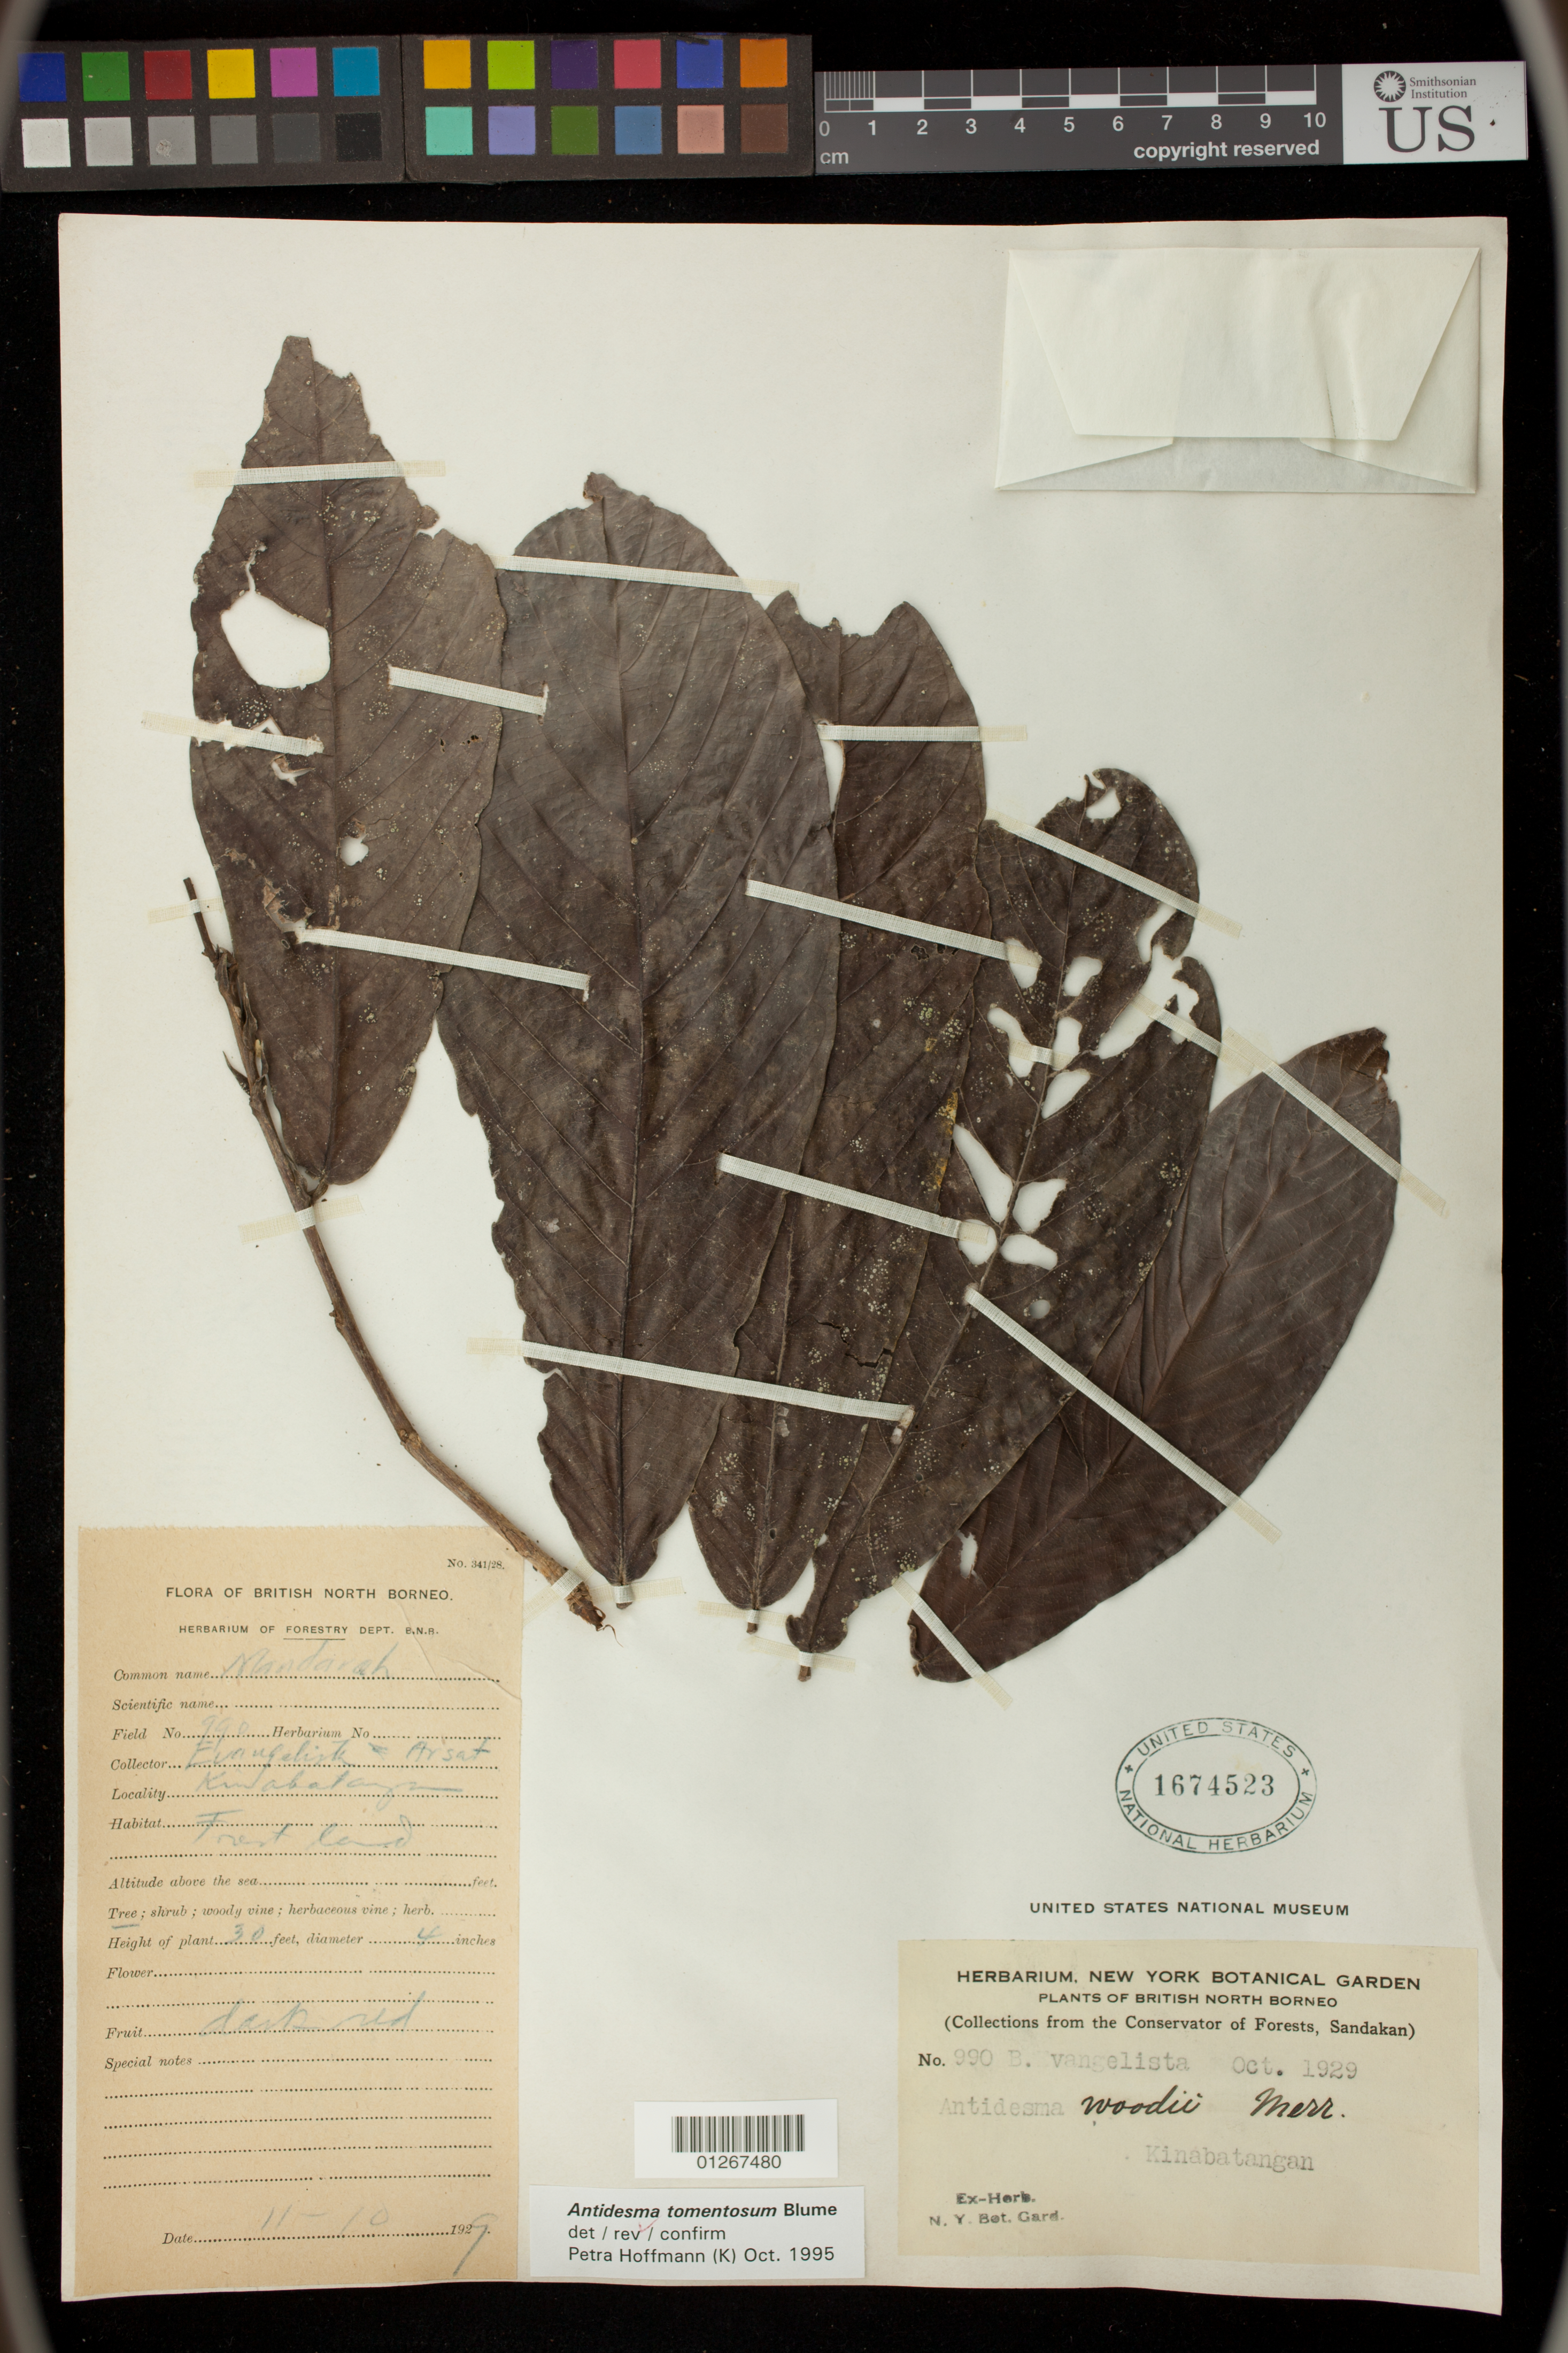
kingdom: Plantae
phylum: Tracheophyta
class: Magnoliopsida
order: Malpighiales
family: Phyllanthaceae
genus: Antidesma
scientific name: Antidesma tomentosum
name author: Blume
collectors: B. Evangelista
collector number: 990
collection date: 1929-10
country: Malaysia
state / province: Sabah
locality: Kinaba Tangan, British North Borneo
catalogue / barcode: US 1674523